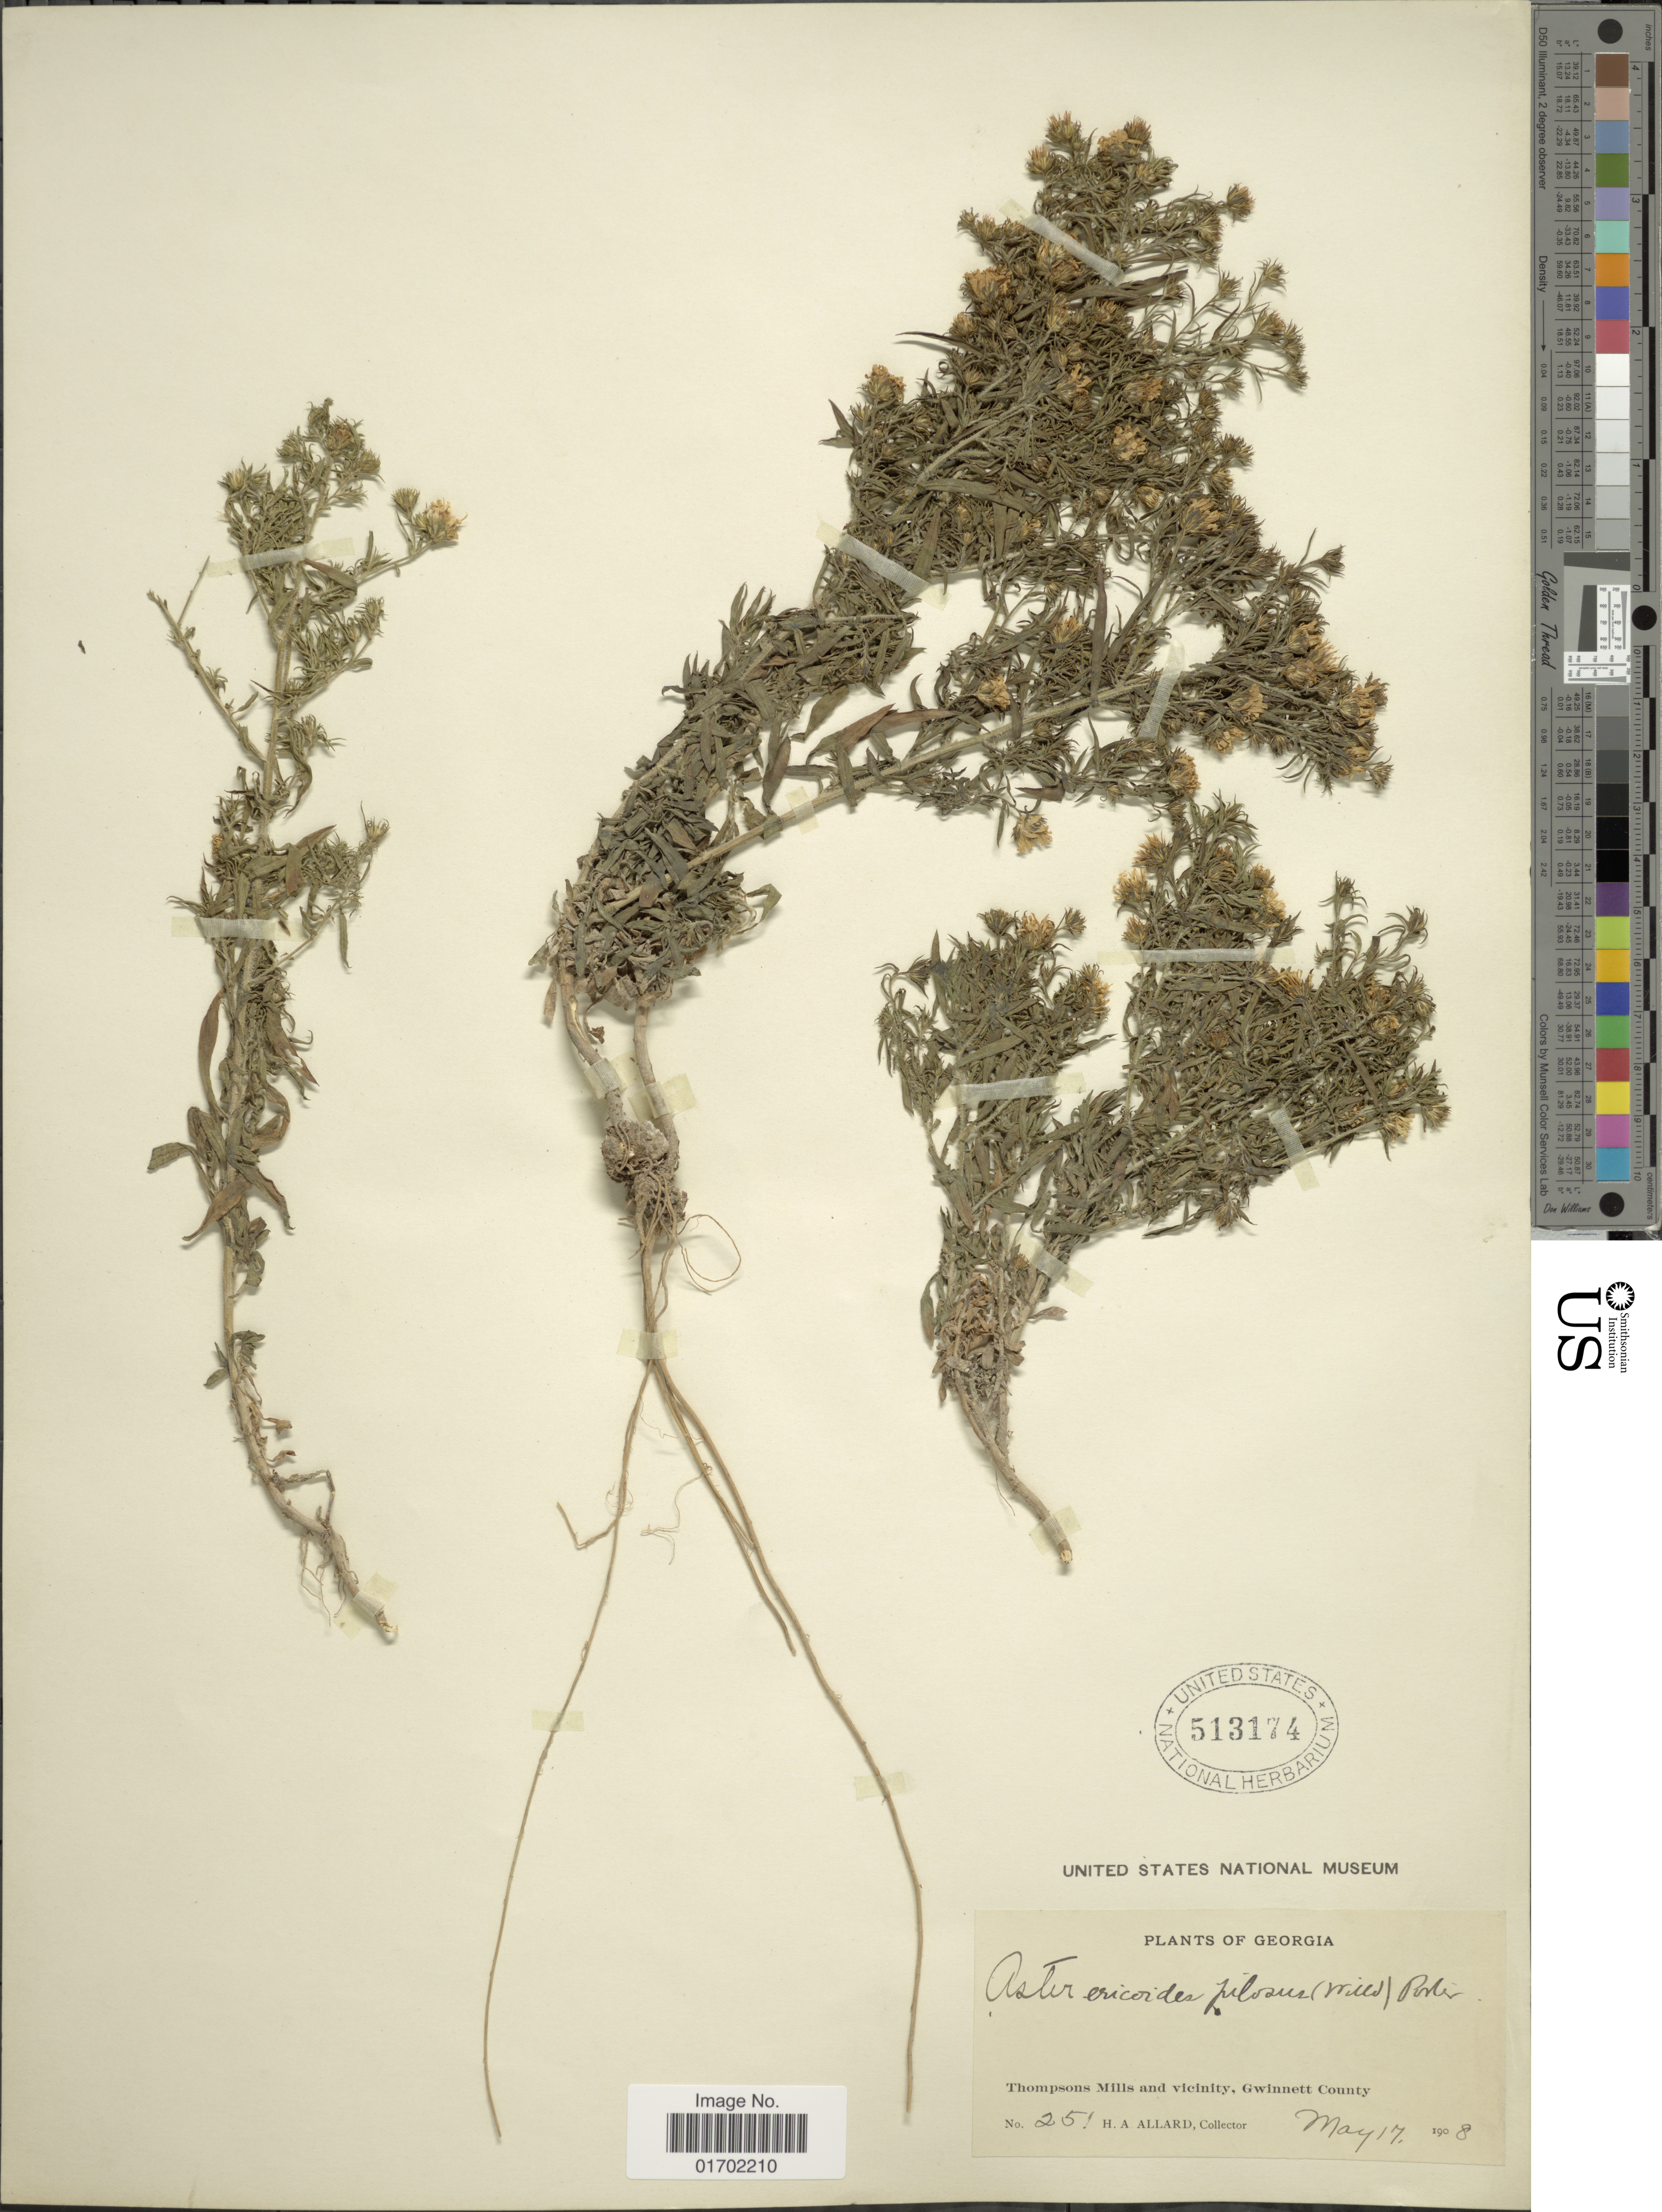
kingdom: Plantae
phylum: Tracheophyta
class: Magnoliopsida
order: Asterales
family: Asteraceae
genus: Symphyotrichum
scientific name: Symphyotrichum pilosum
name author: (Willd.) G.L. Nesom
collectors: H. A. Allard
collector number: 251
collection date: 1908-05-17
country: United States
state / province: Georgia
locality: Thompsons Mills and vicinity, Gwinnett County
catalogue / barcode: US 513174